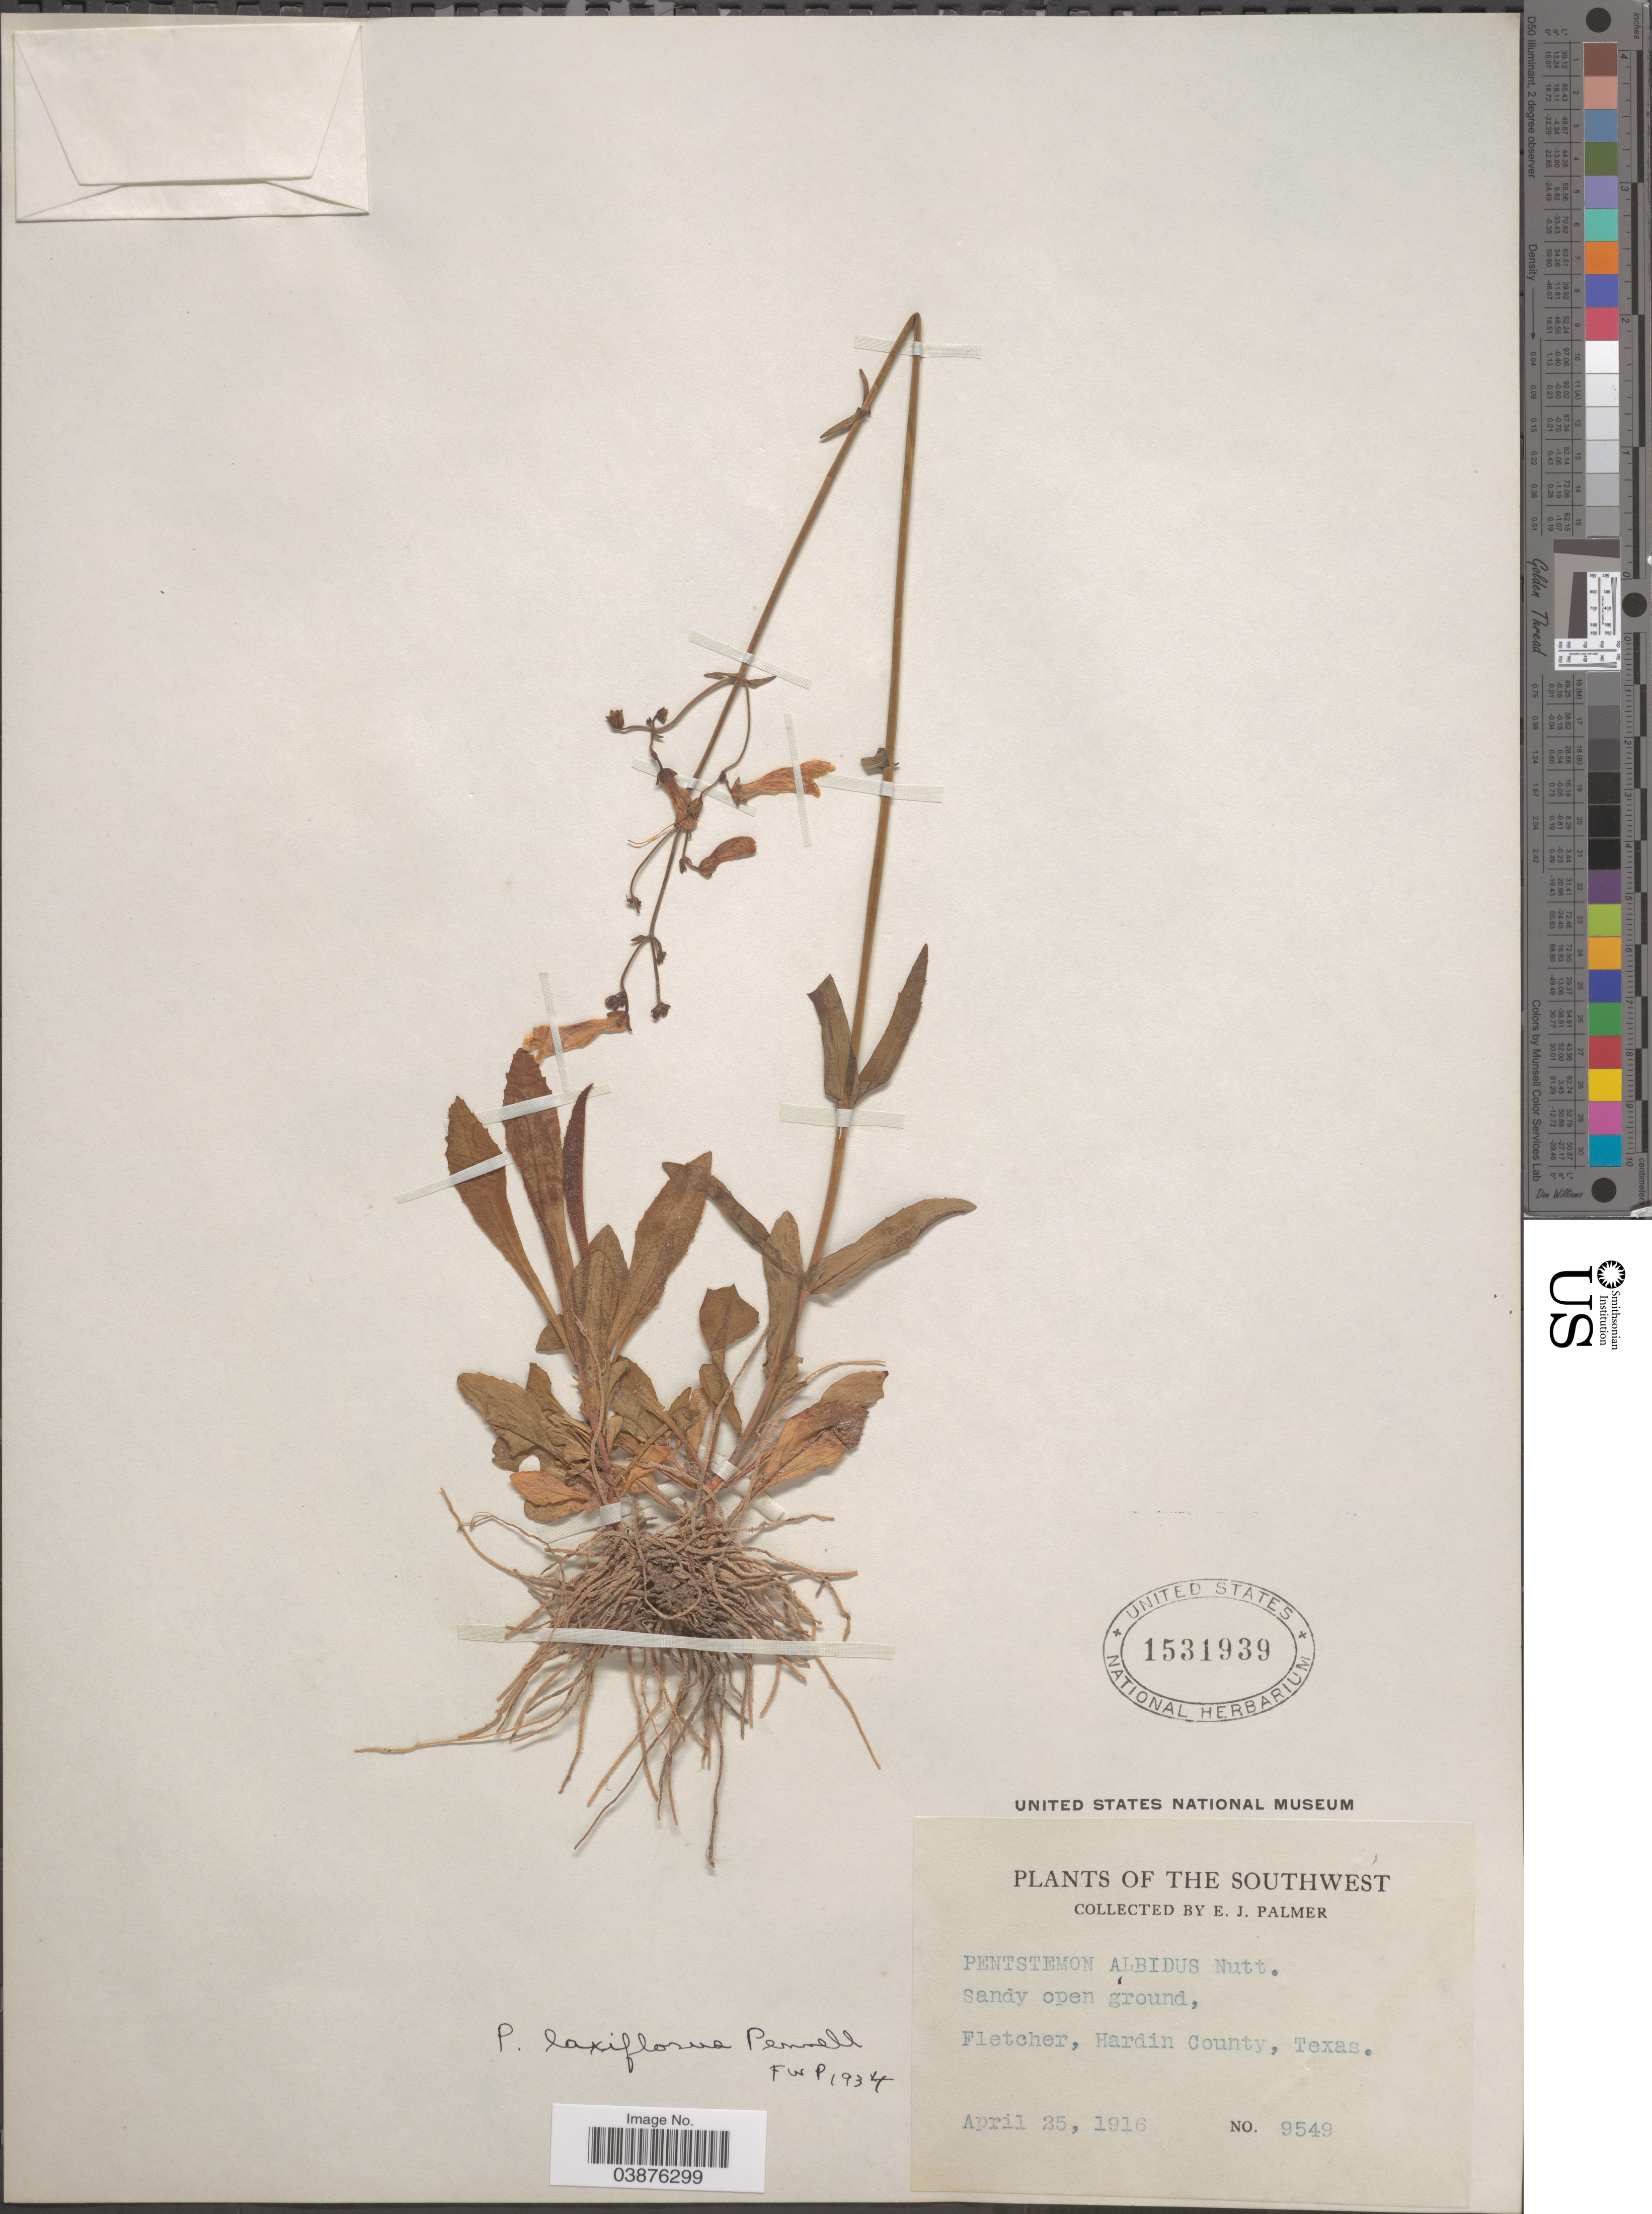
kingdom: Plantae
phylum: Tracheophyta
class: Magnoliopsida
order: Lamiales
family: Plantaginaceae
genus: Penstemon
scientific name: Penstemon laxiflorus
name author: Pennell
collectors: E. J. Palmer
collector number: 9549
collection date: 1916-04-25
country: United States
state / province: Texas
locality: The Southwest. Fletcher, Hardin County.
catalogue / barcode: US 1531939